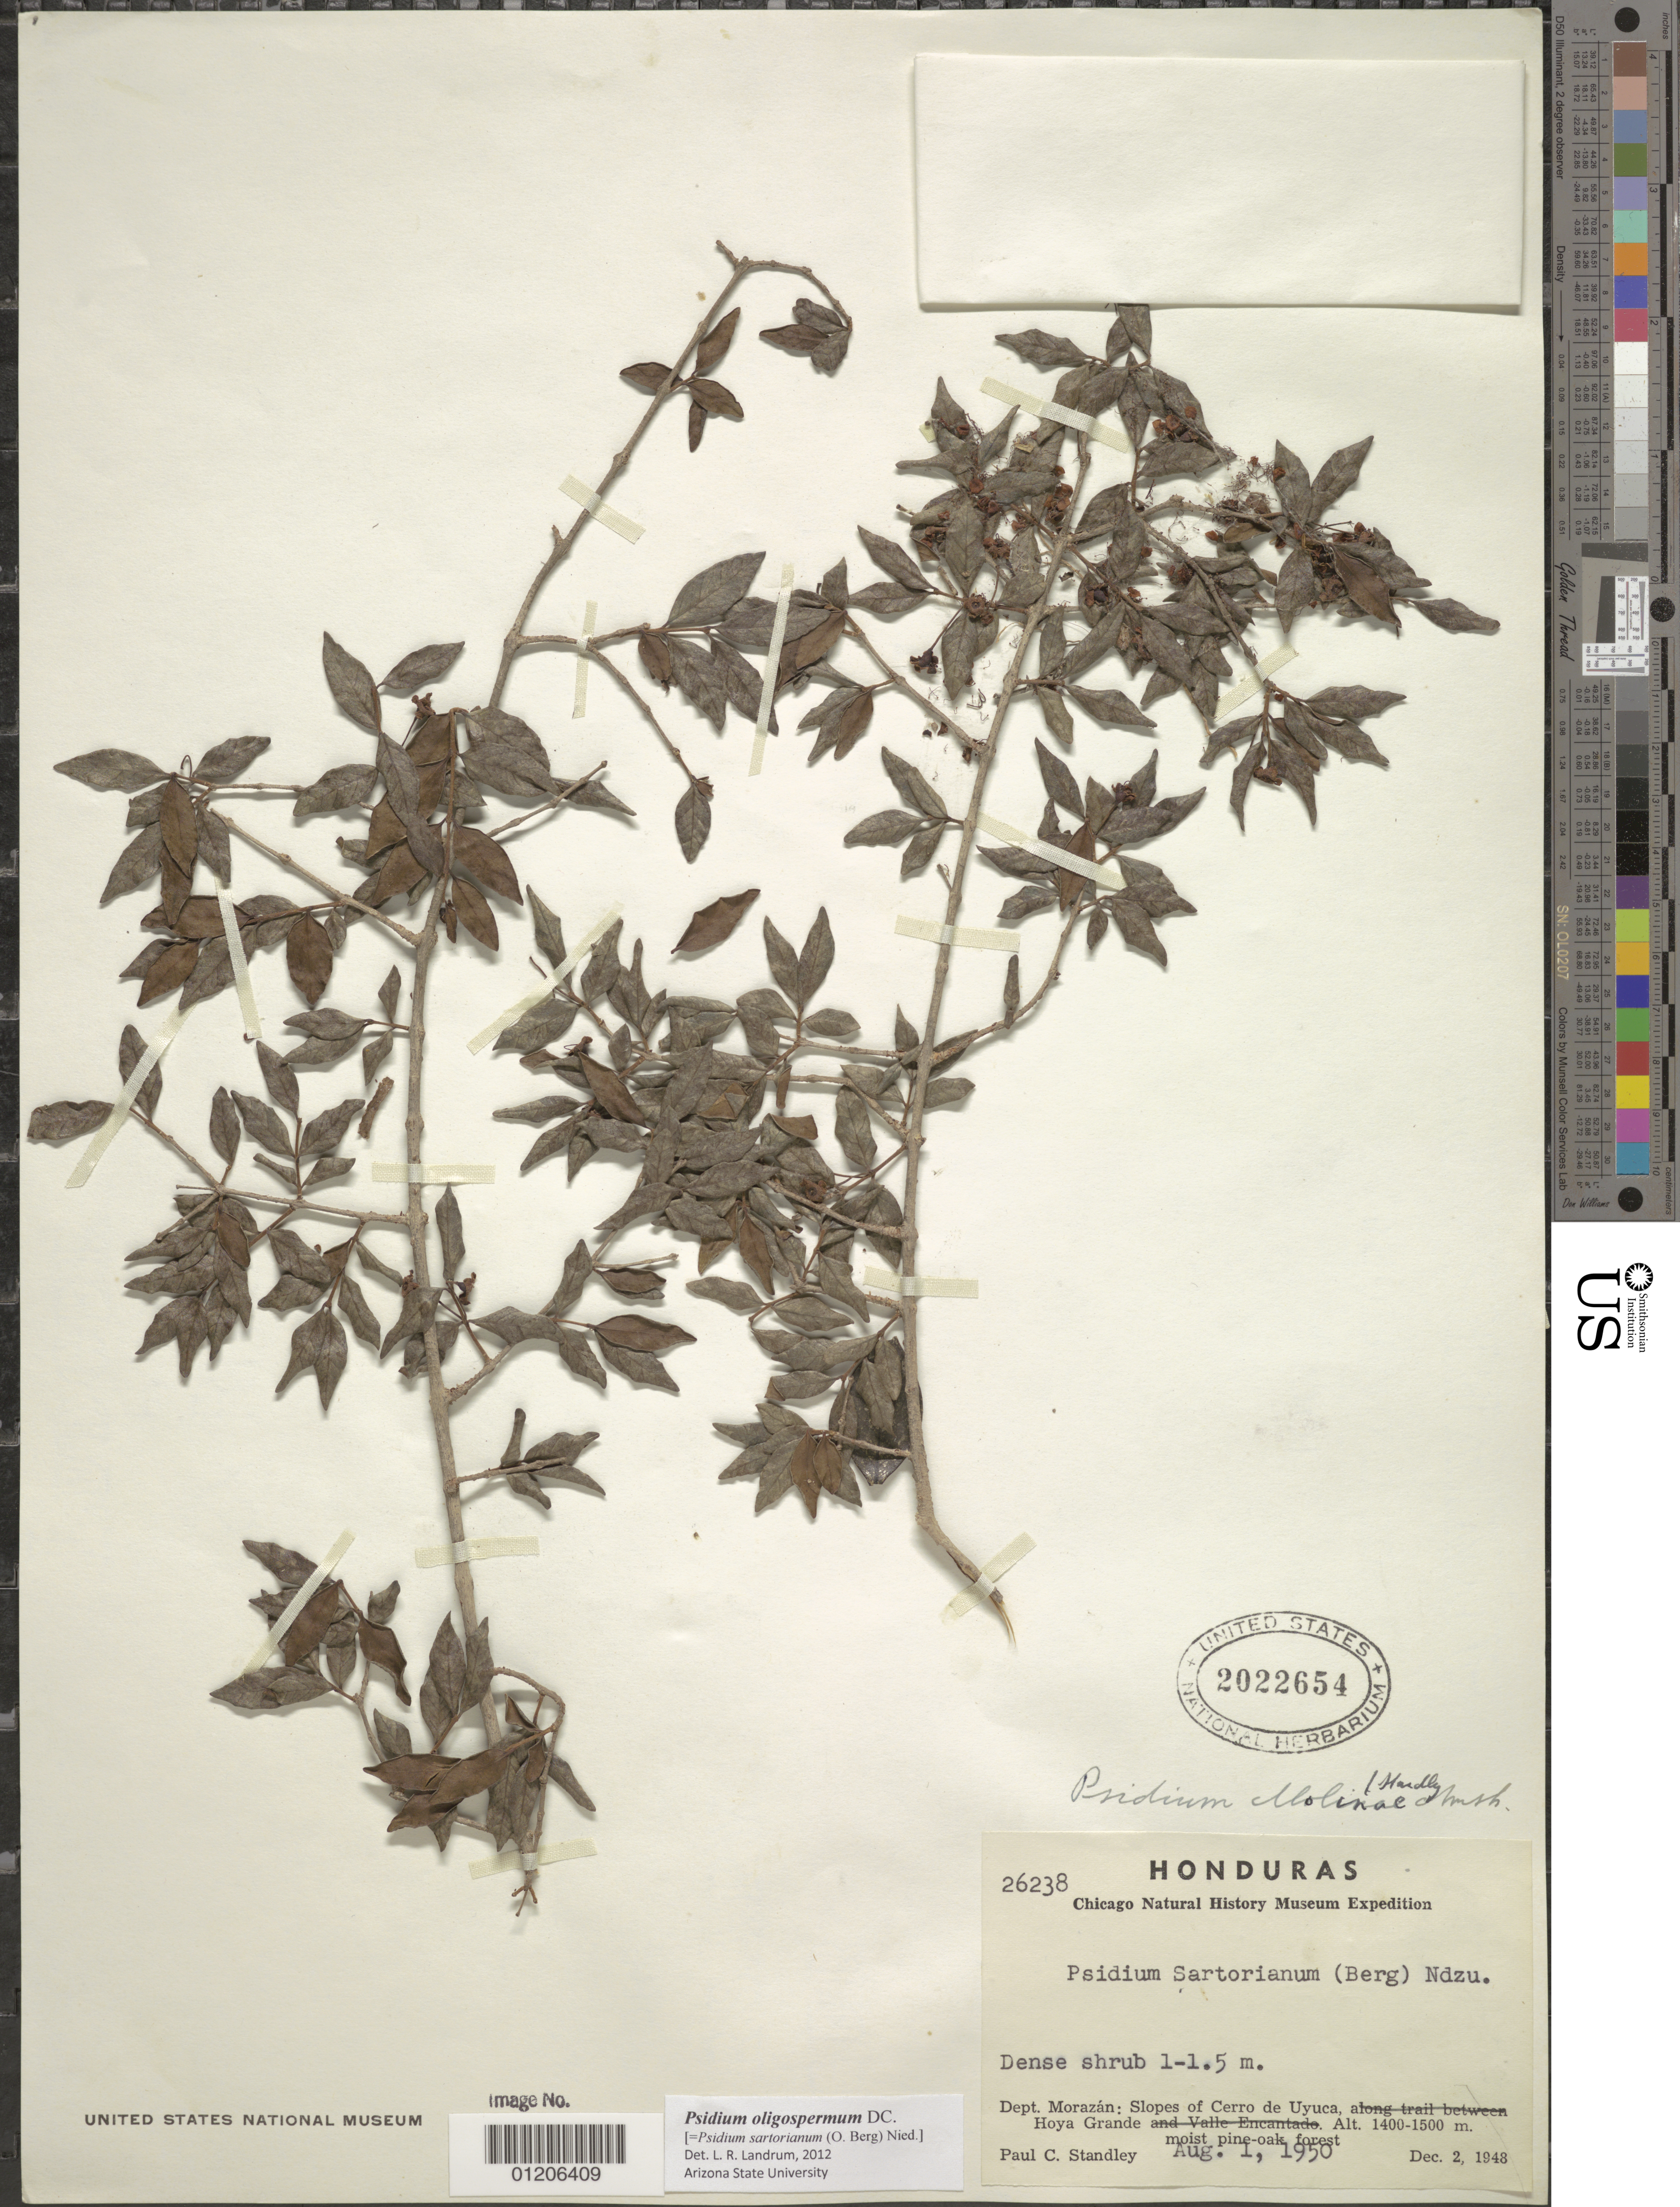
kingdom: Plantae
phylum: Tracheophyta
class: Magnoliopsida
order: Myrtales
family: Myrtaceae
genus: Psidium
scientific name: Psidium oligospermum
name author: Mart. ex DC.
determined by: Landrum, L. R.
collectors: P. C. Standley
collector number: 26238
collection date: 1948-12-02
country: Honduras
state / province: Fco. Morazán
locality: Slopes of Cerro de Uyuca, Hoya Grande, moist pine-oak forest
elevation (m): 1400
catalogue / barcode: US 2022654